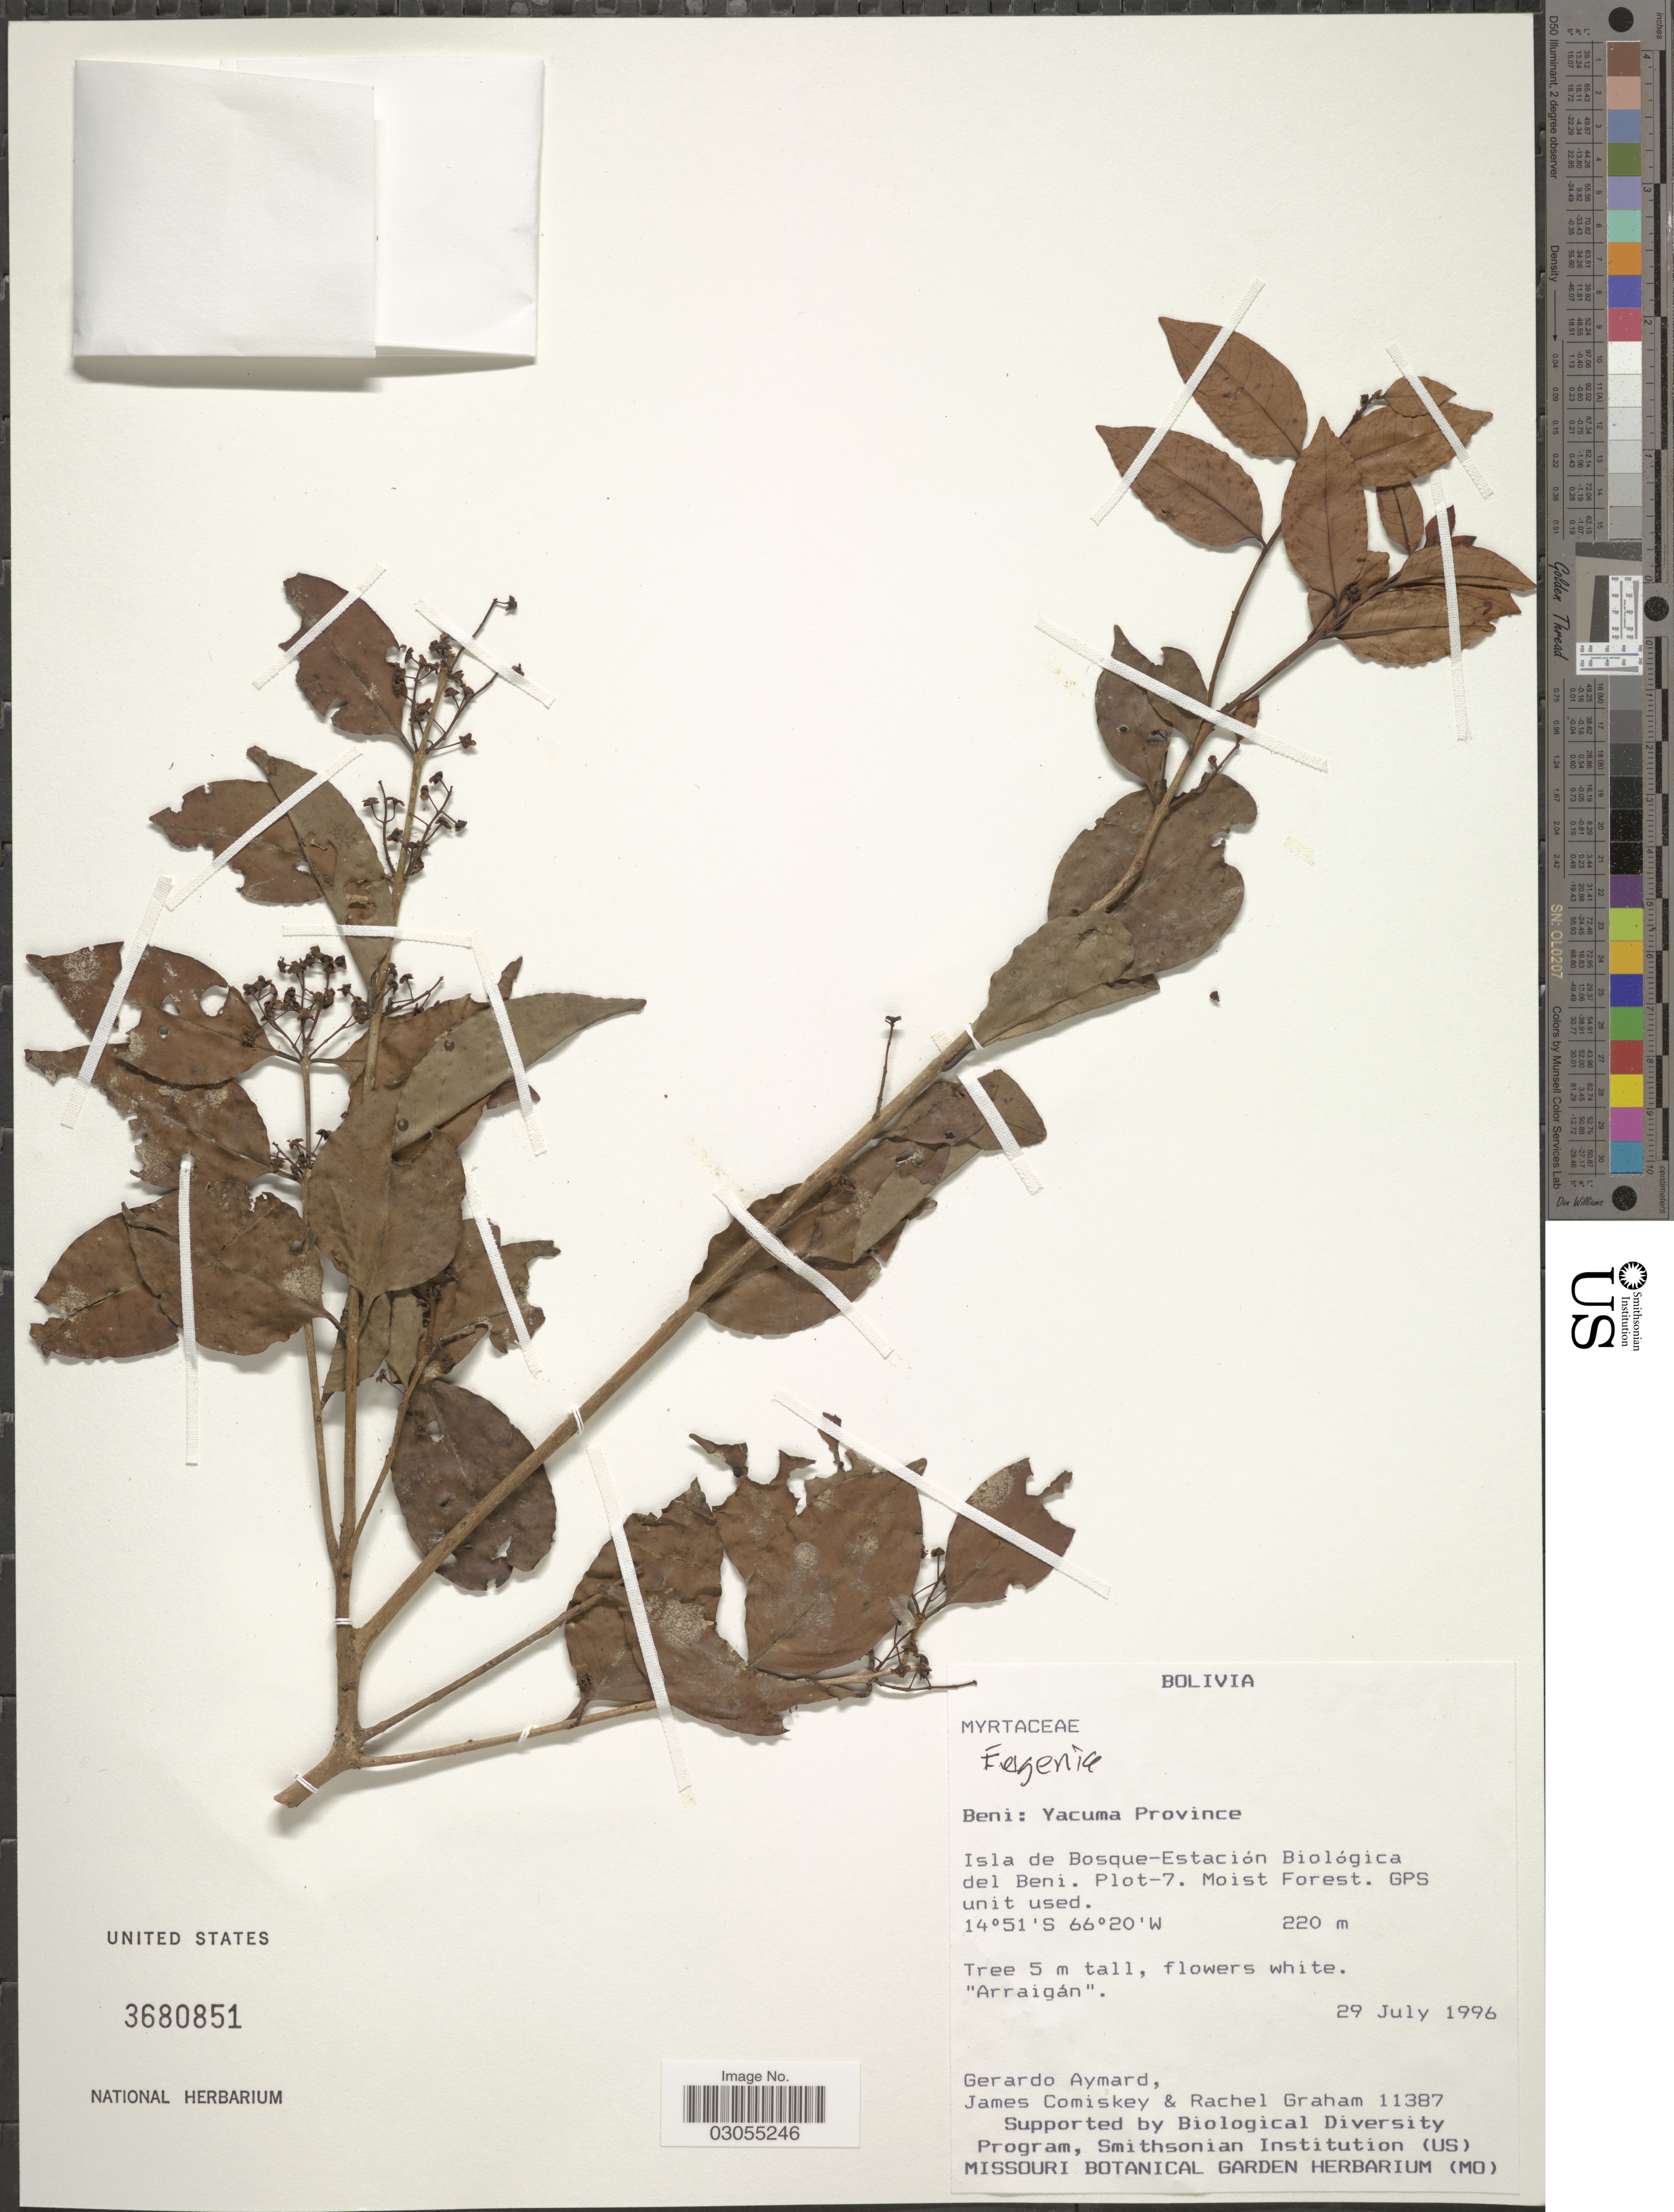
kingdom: Plantae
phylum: Tracheophyta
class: Magnoliopsida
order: Myrtales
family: Myrtaceae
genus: Eugenia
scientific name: Eugenia sp.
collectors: G. A. Aymard, J. A. Comiskey & R. Graham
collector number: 11387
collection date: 1996-07-29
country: Bolivia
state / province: Beni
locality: Yacuma Province. Isla de Bosque-Estación Biológica del Beni. Plot-7.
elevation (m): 220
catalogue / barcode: US 3680851